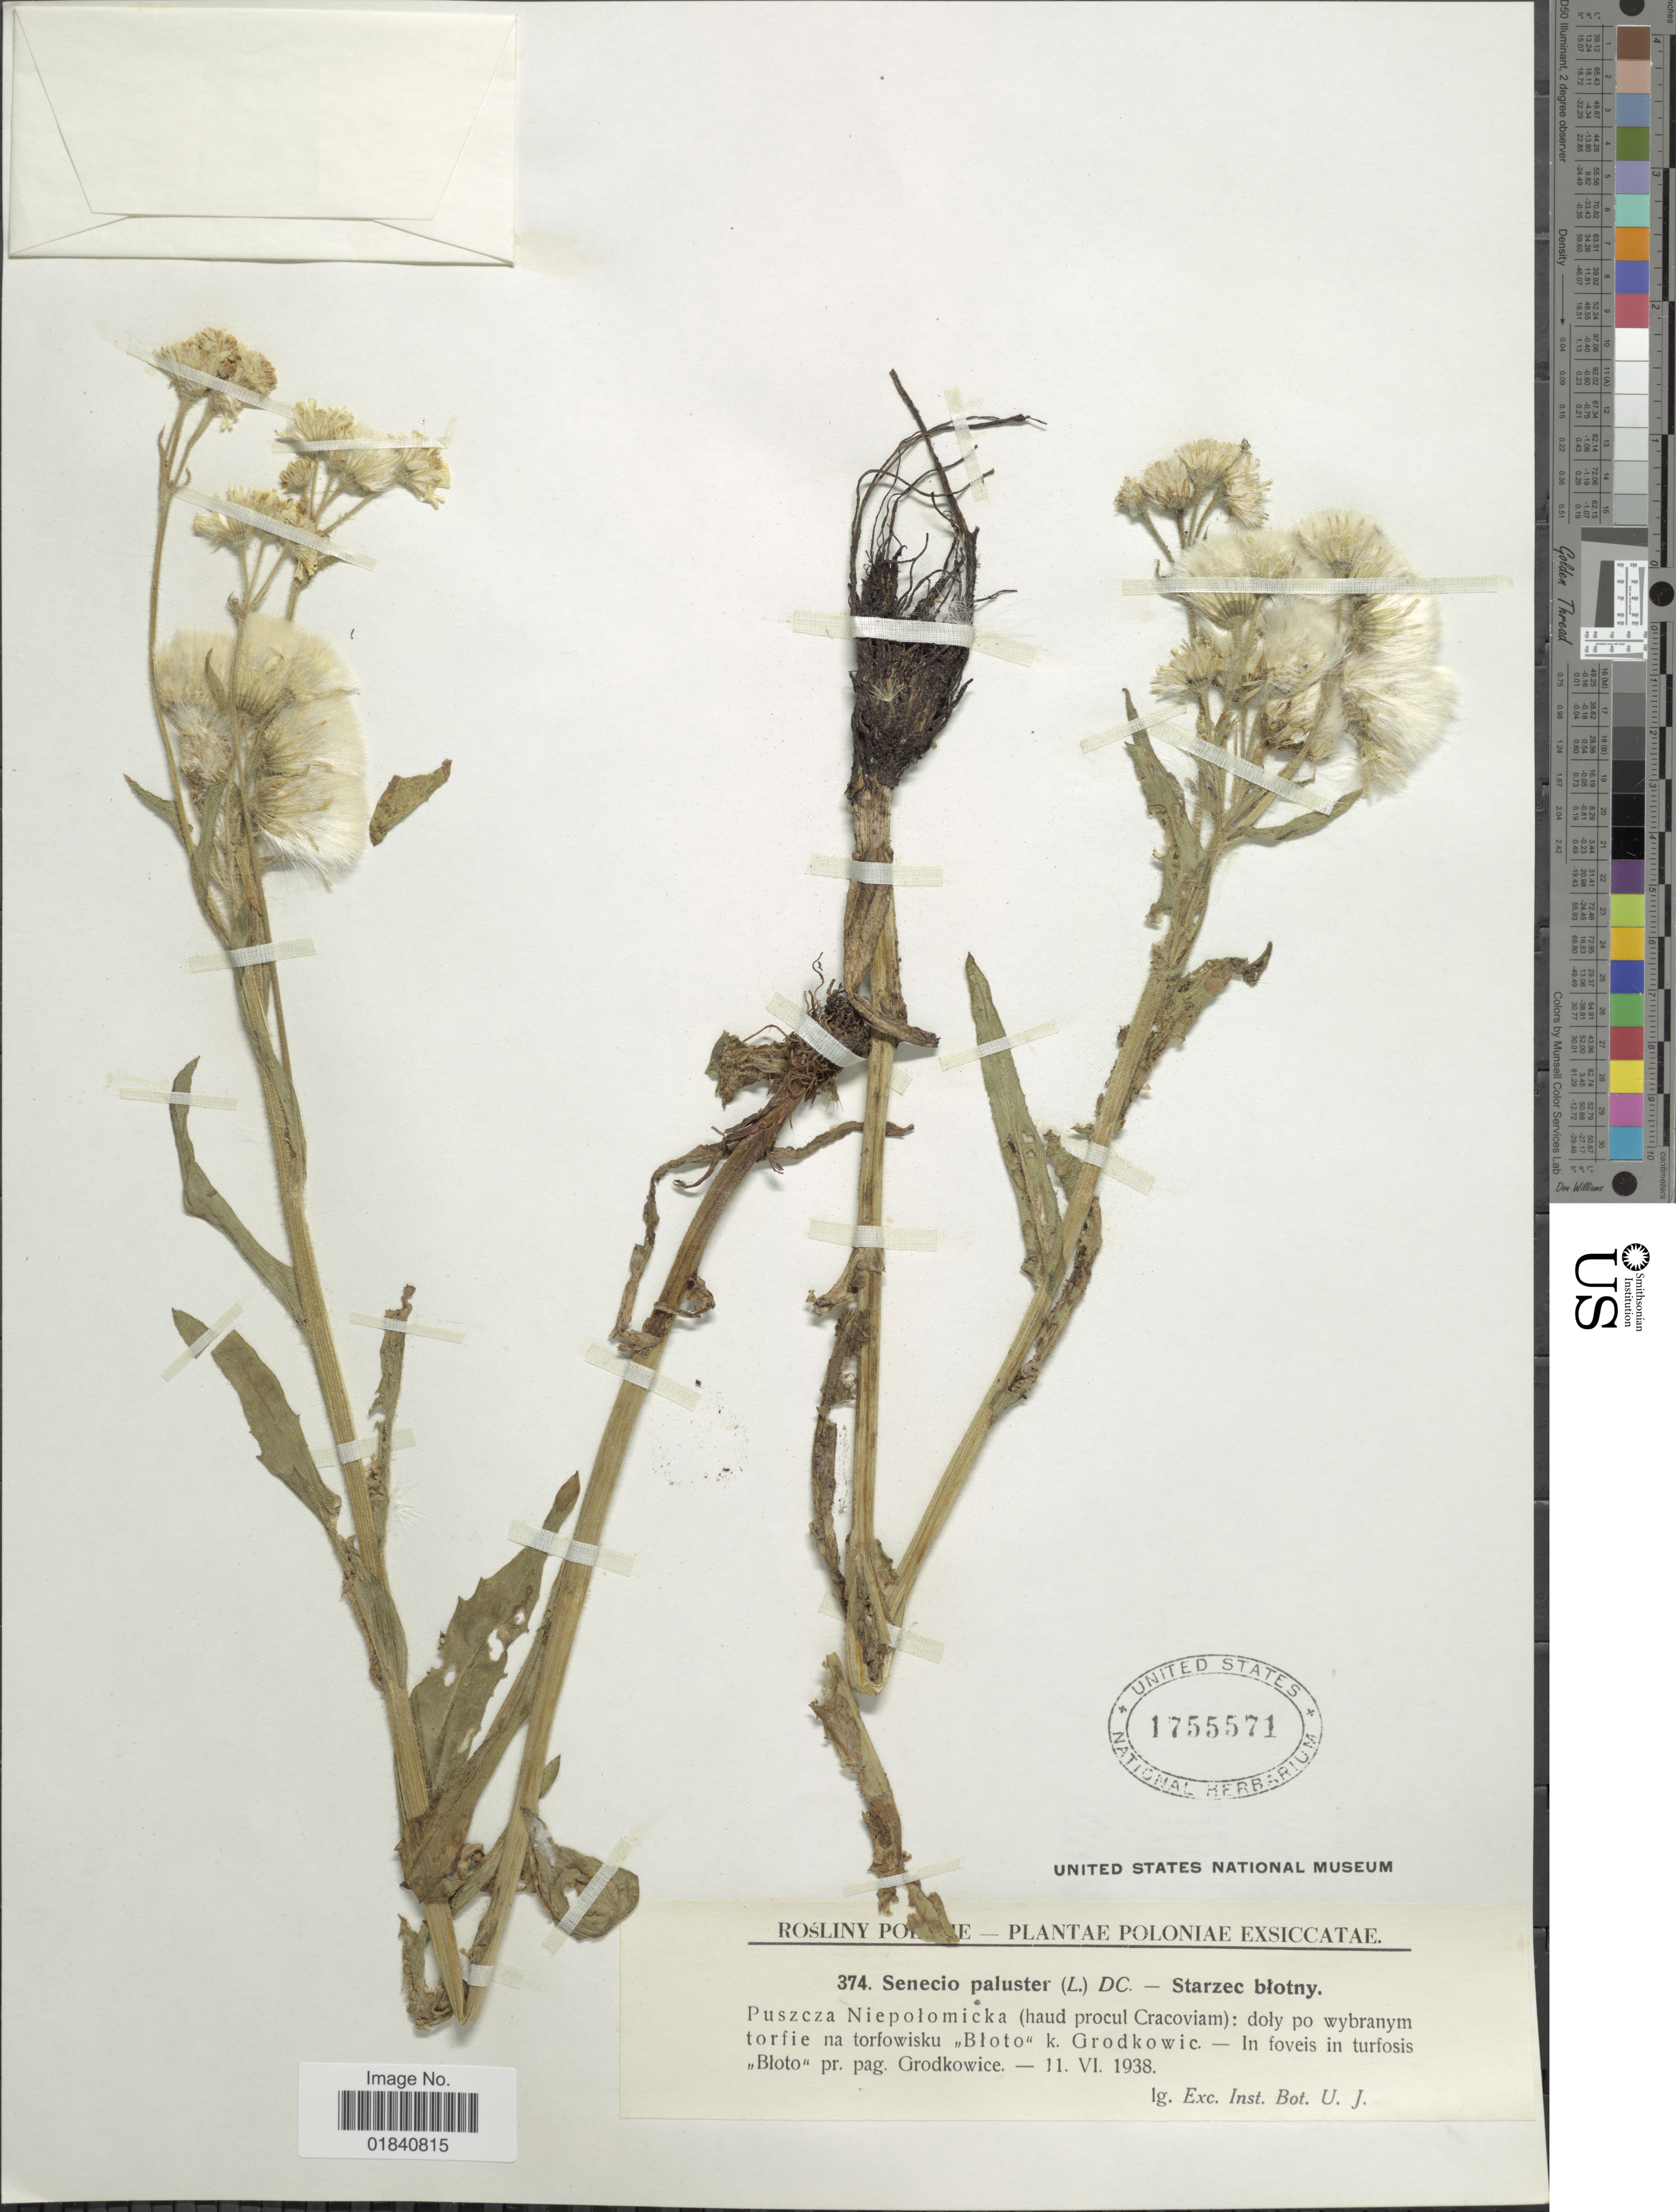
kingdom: Plantae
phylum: Tracheophyta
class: Magnoliopsida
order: Asterales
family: Asteraceae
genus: Tephroseris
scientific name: Tephroseris palustris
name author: (L.) Rchb.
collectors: Exch. Inst. Bot. U.J.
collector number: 374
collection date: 1938-06-11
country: Poland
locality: Puszcza Niepolomicka (haud procul Cracoviam): doly po wybranym torfie na torfowisku ,,Bloto" k. Grodkowic, in foveis in turfosis ,,Bloto" pr. pag. Grodkowice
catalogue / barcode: US 1755571